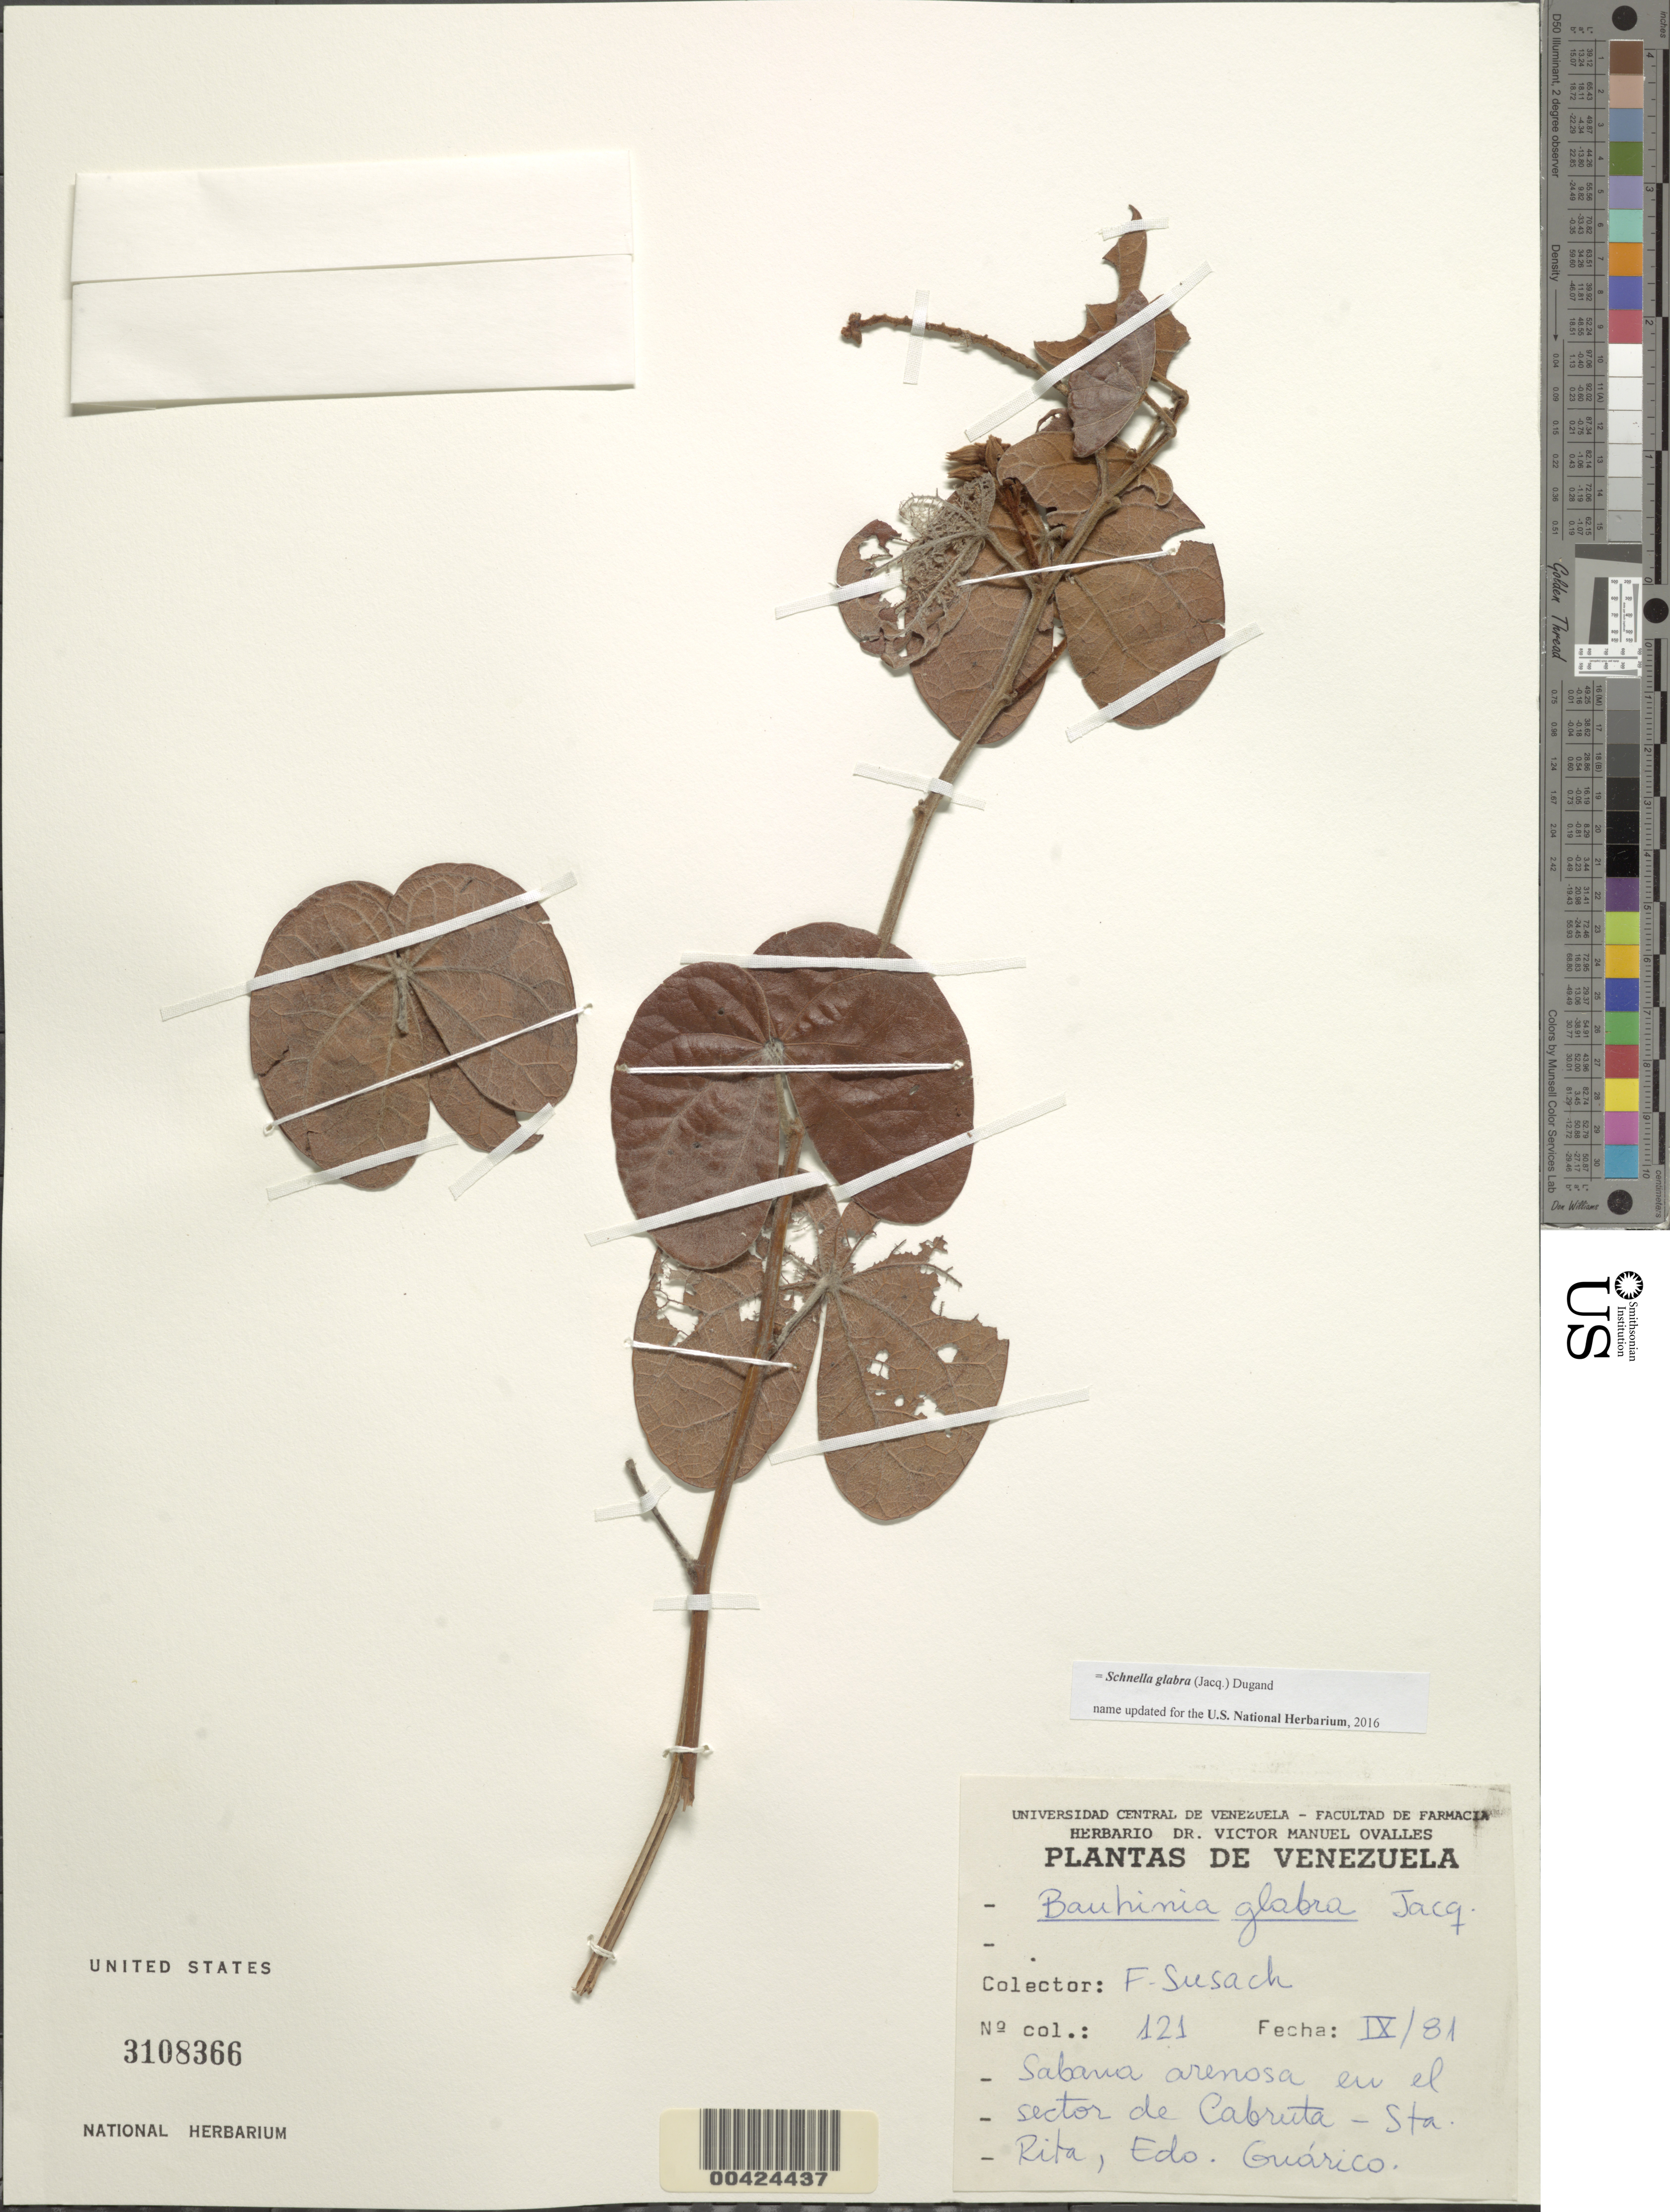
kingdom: Plantae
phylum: Tracheophyta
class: Magnoliopsida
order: Fabales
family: Fabaceae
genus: Schnella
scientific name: Schnella glabra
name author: (Jacq.) Dugand G.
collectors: F. Susach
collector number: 121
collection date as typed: Sep 1981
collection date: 1981-09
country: Venezuela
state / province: Guárico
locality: Sta. rita; sector de cabruta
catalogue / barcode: US 3108366